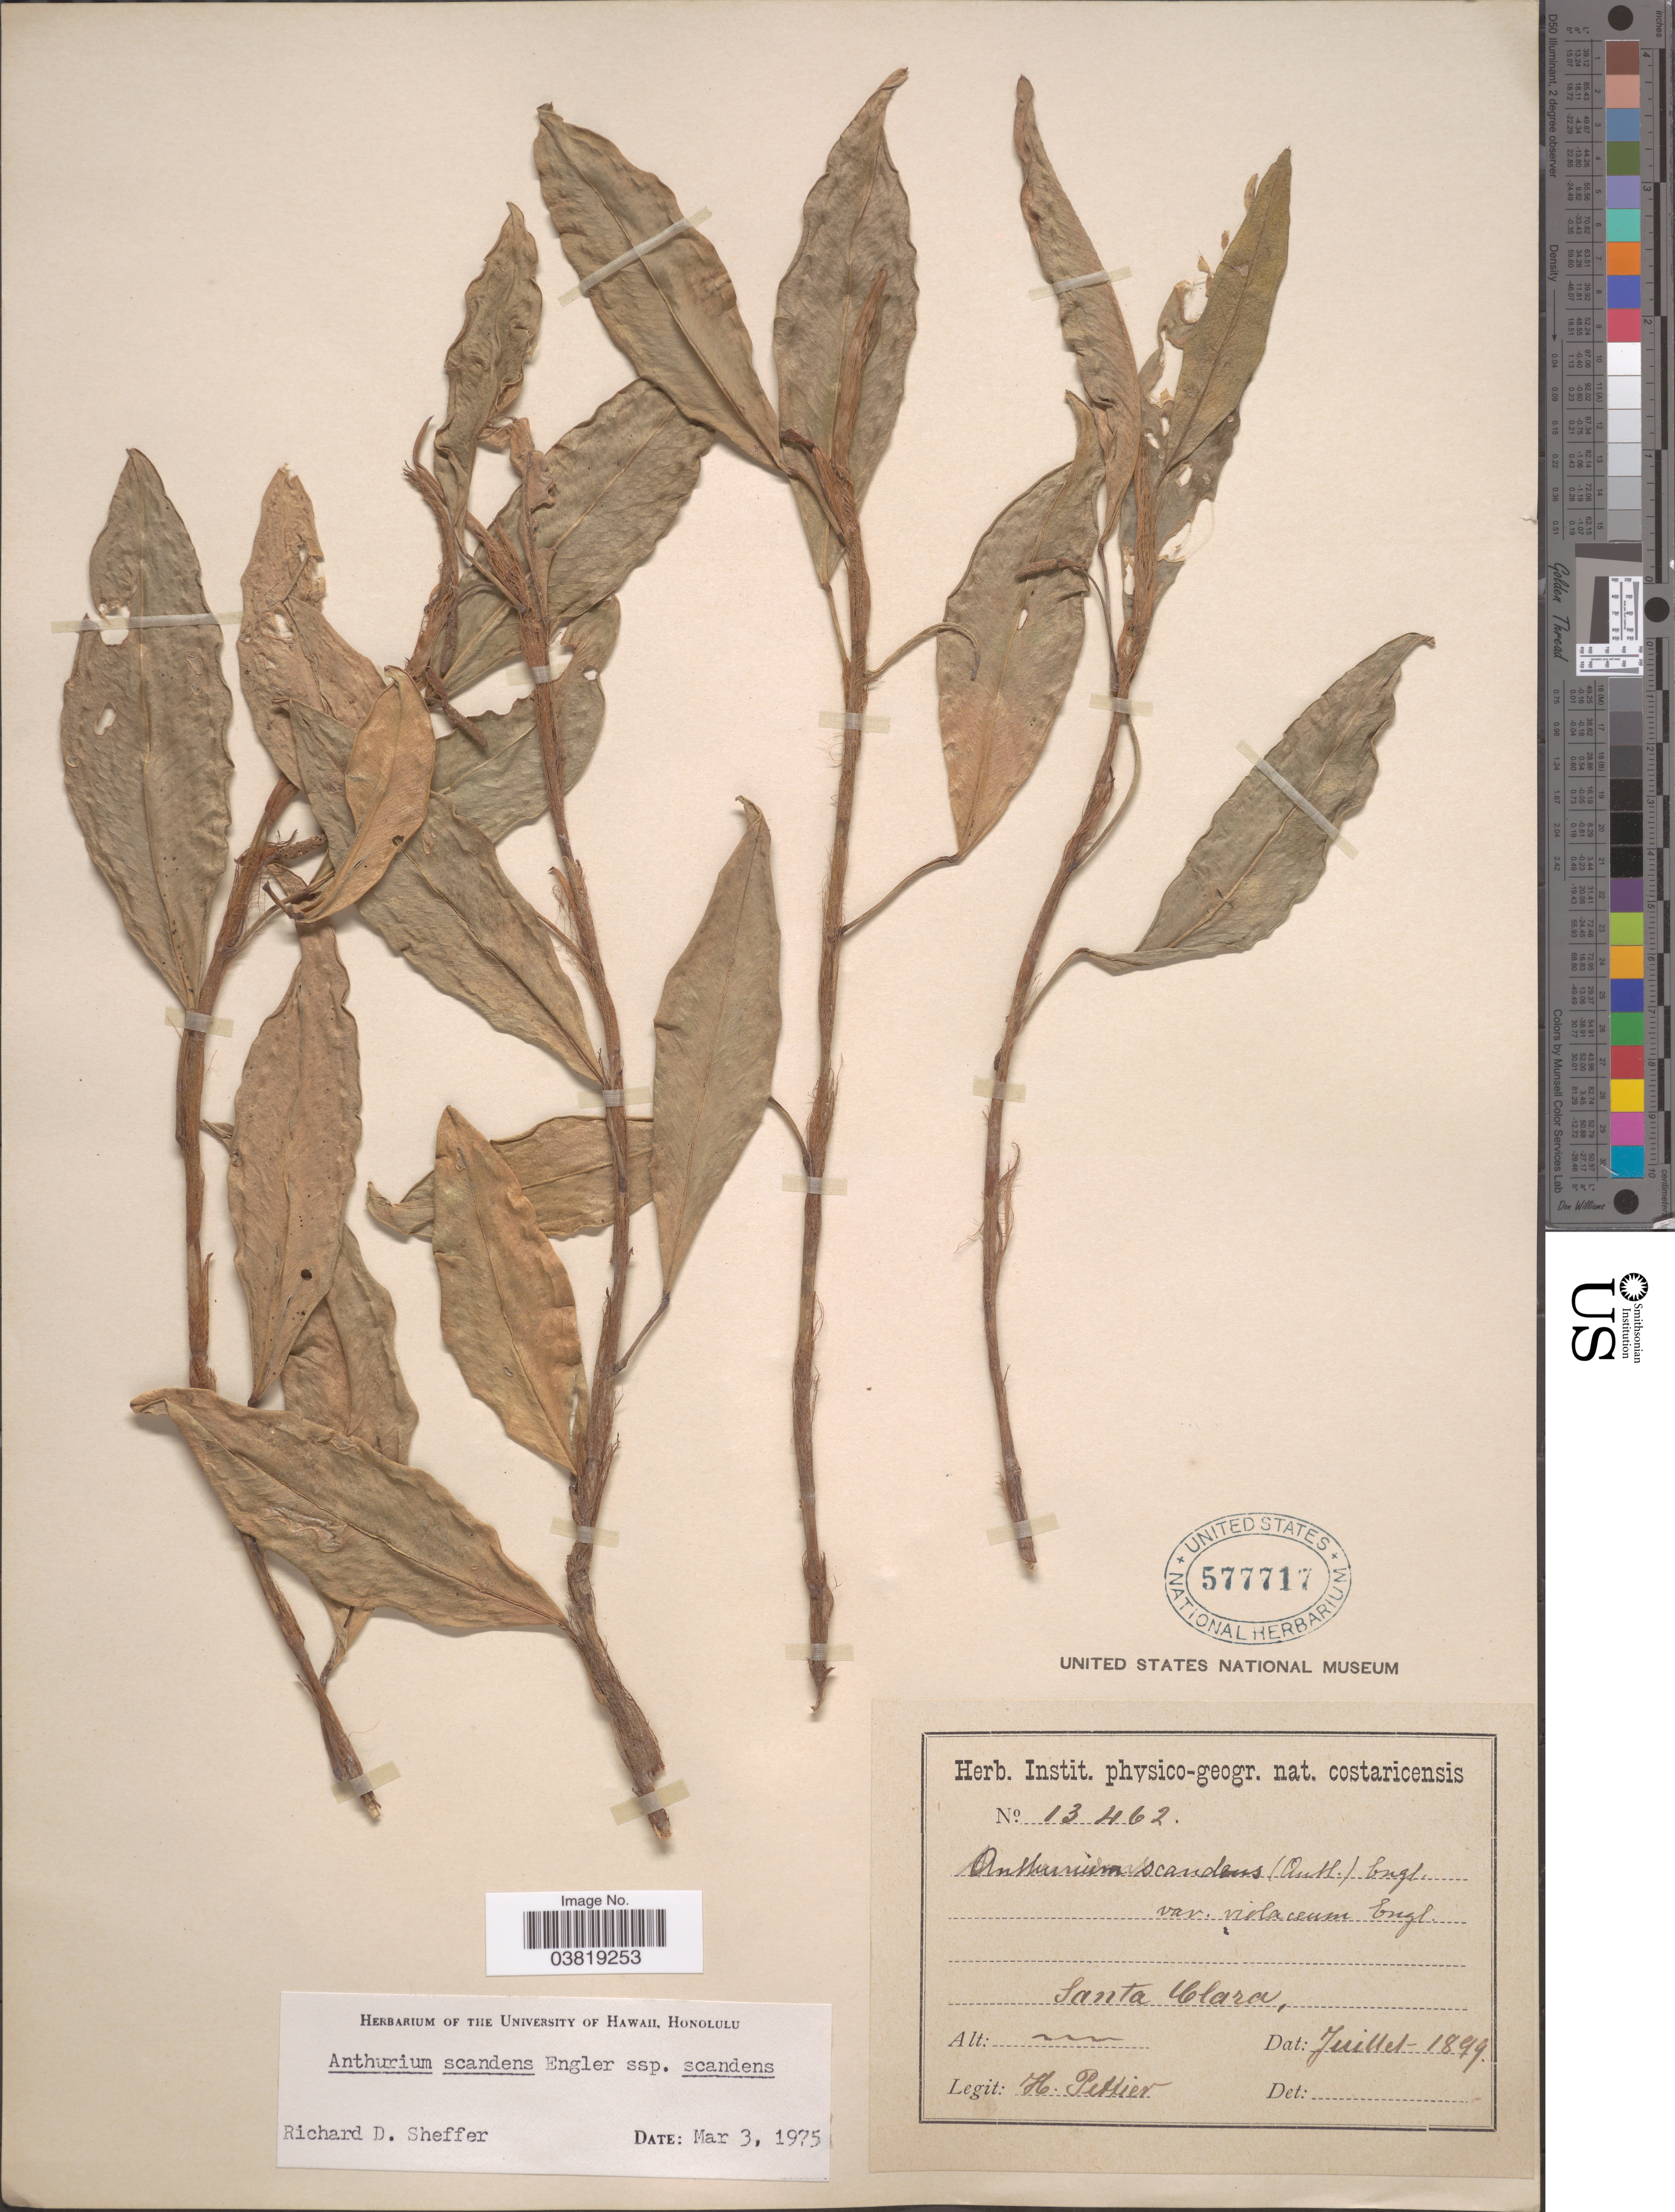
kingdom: Plantae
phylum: Tracheophyta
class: Liliopsida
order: Alismatales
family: Araceae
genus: Anthurium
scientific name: Anthurium scandens var. scandens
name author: (Aubl.) Engl.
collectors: H. F. Pittier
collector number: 13462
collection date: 1899-07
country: Costa Rica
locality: Santa Clara.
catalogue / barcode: US 577717